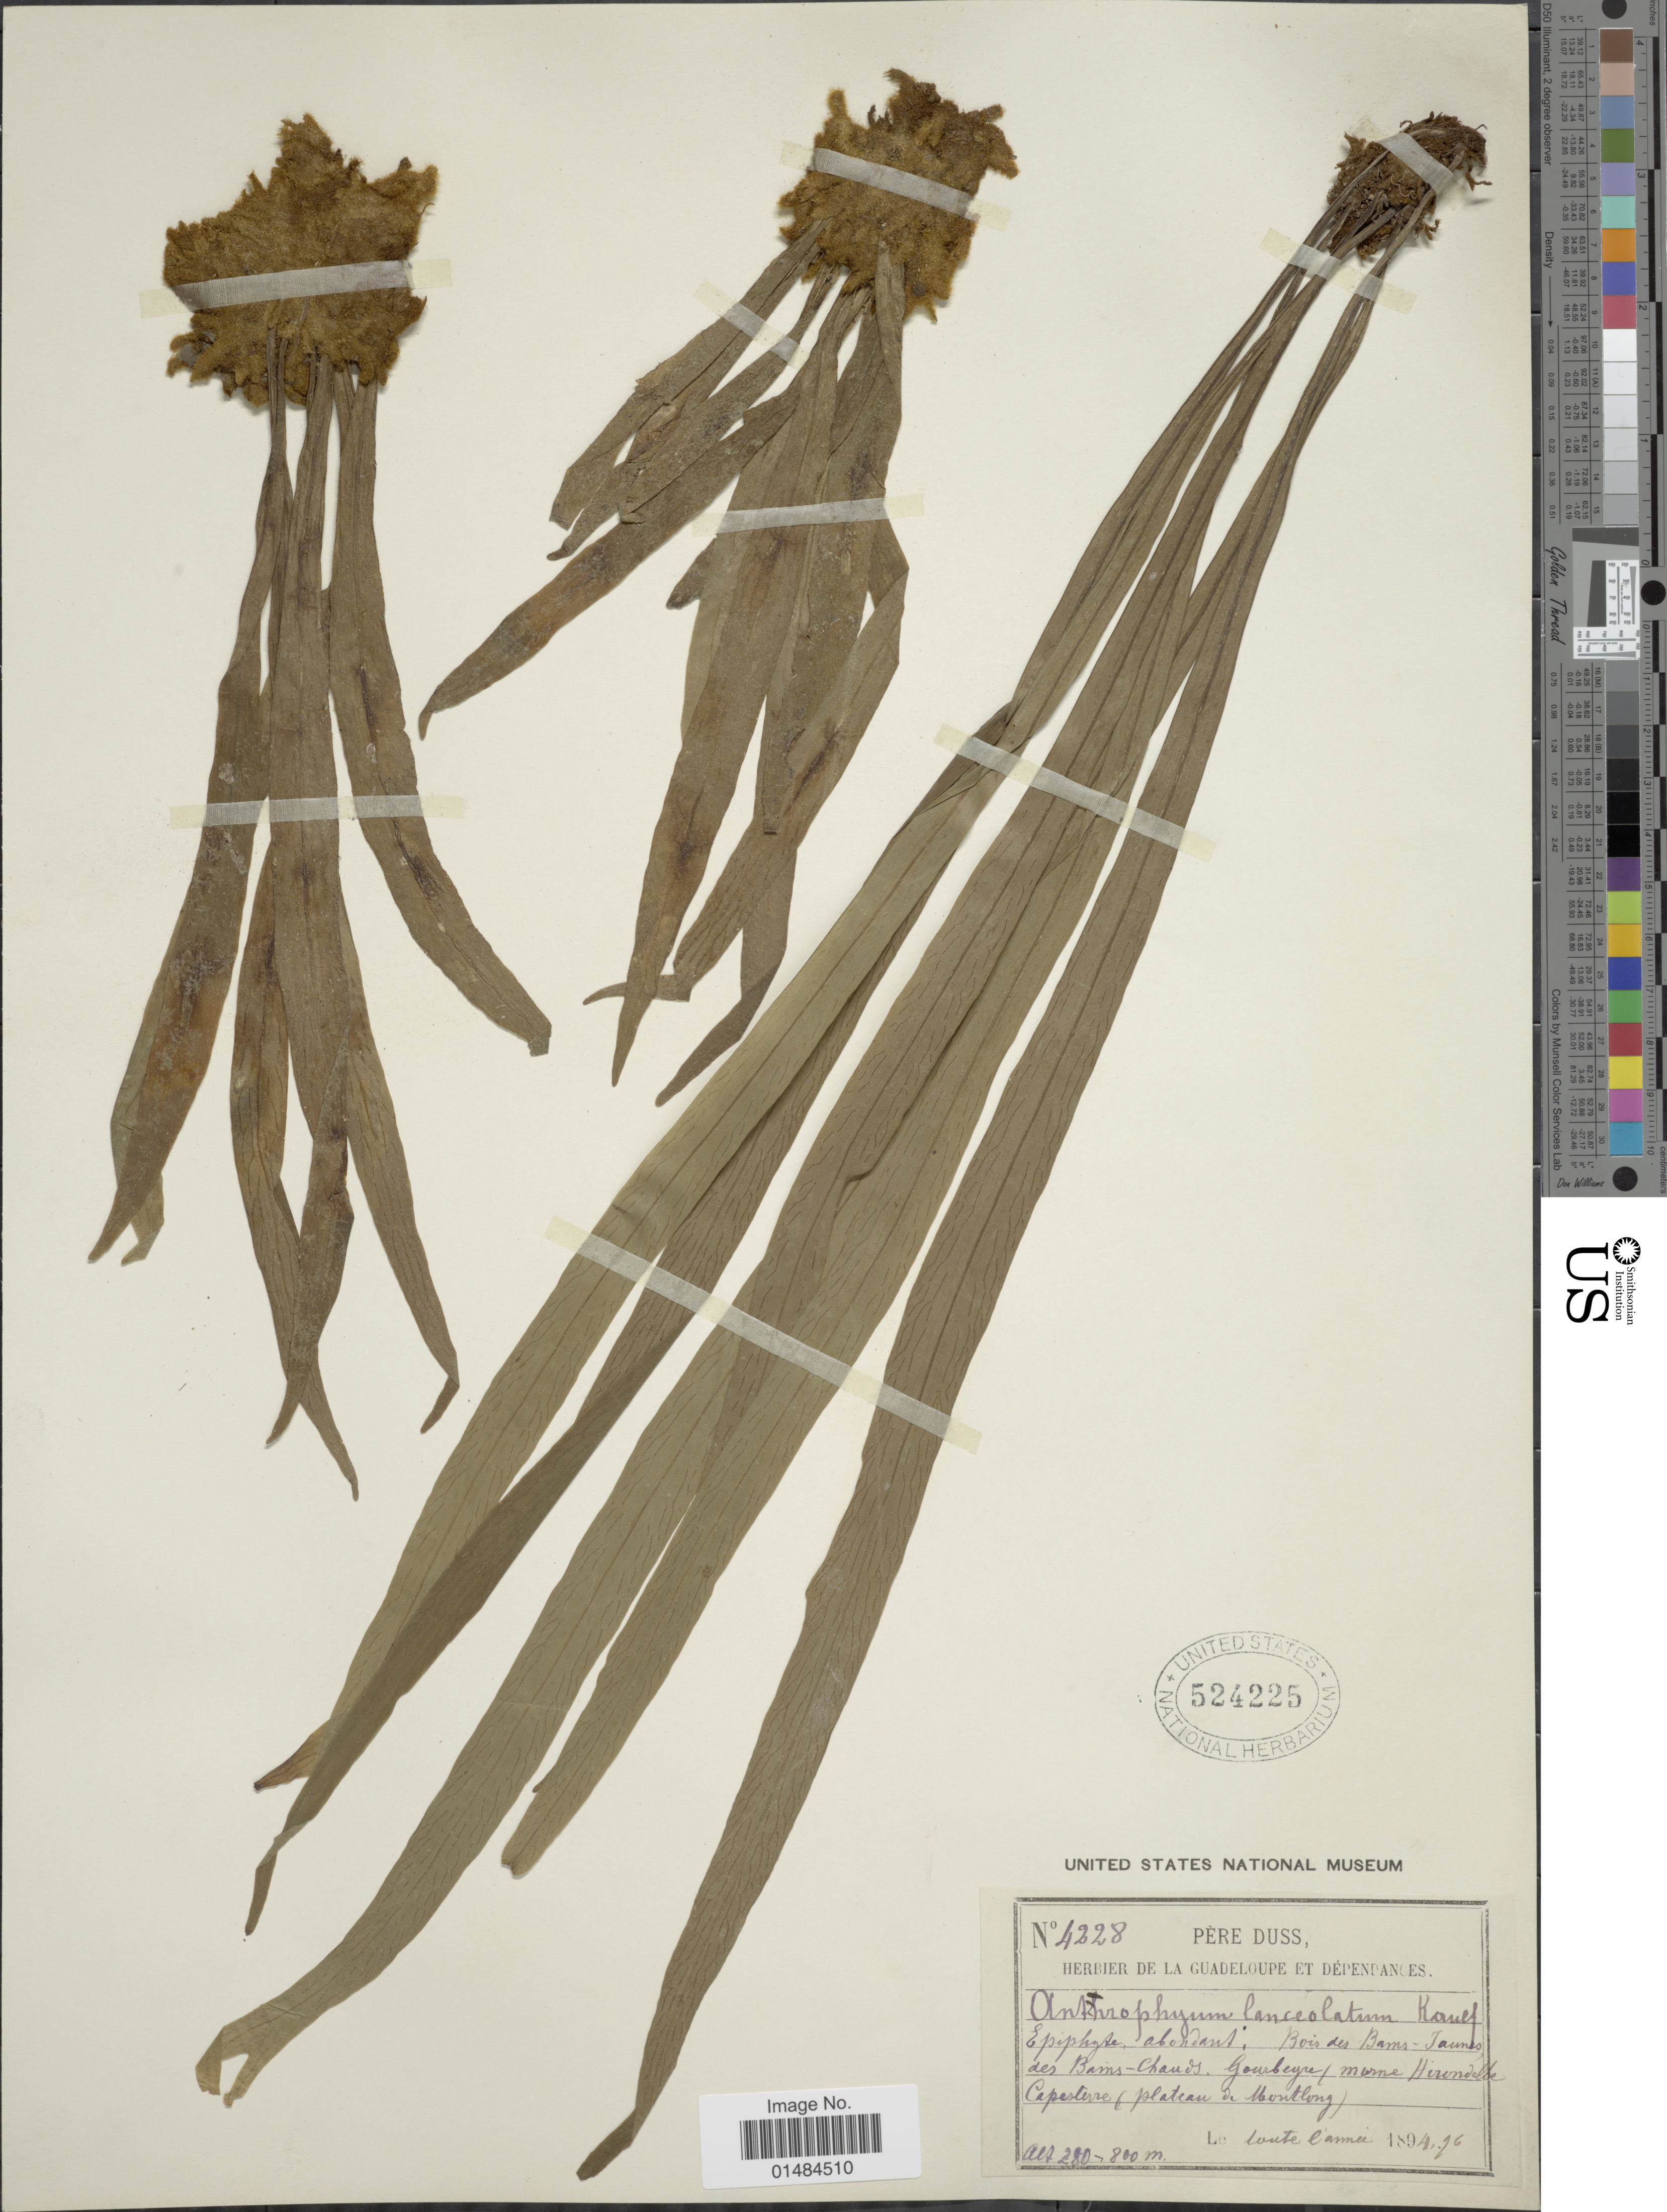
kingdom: Plantae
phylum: Tracheophyta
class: Polypodiopsida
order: Polypodiales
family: Pteridaceae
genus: Polytaenium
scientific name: Polytaenium lanceolatum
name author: (L.) Desv.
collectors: Le Loute L'armee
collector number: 4228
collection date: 1894/1896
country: Guadeloupe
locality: Bois des Barns-Jaunes des Barns-Chauds. Gourbeyre/morne Hiromdelde Capesterre (plateau de Lboutlong) [interpreted]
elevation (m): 280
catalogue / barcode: US 524225